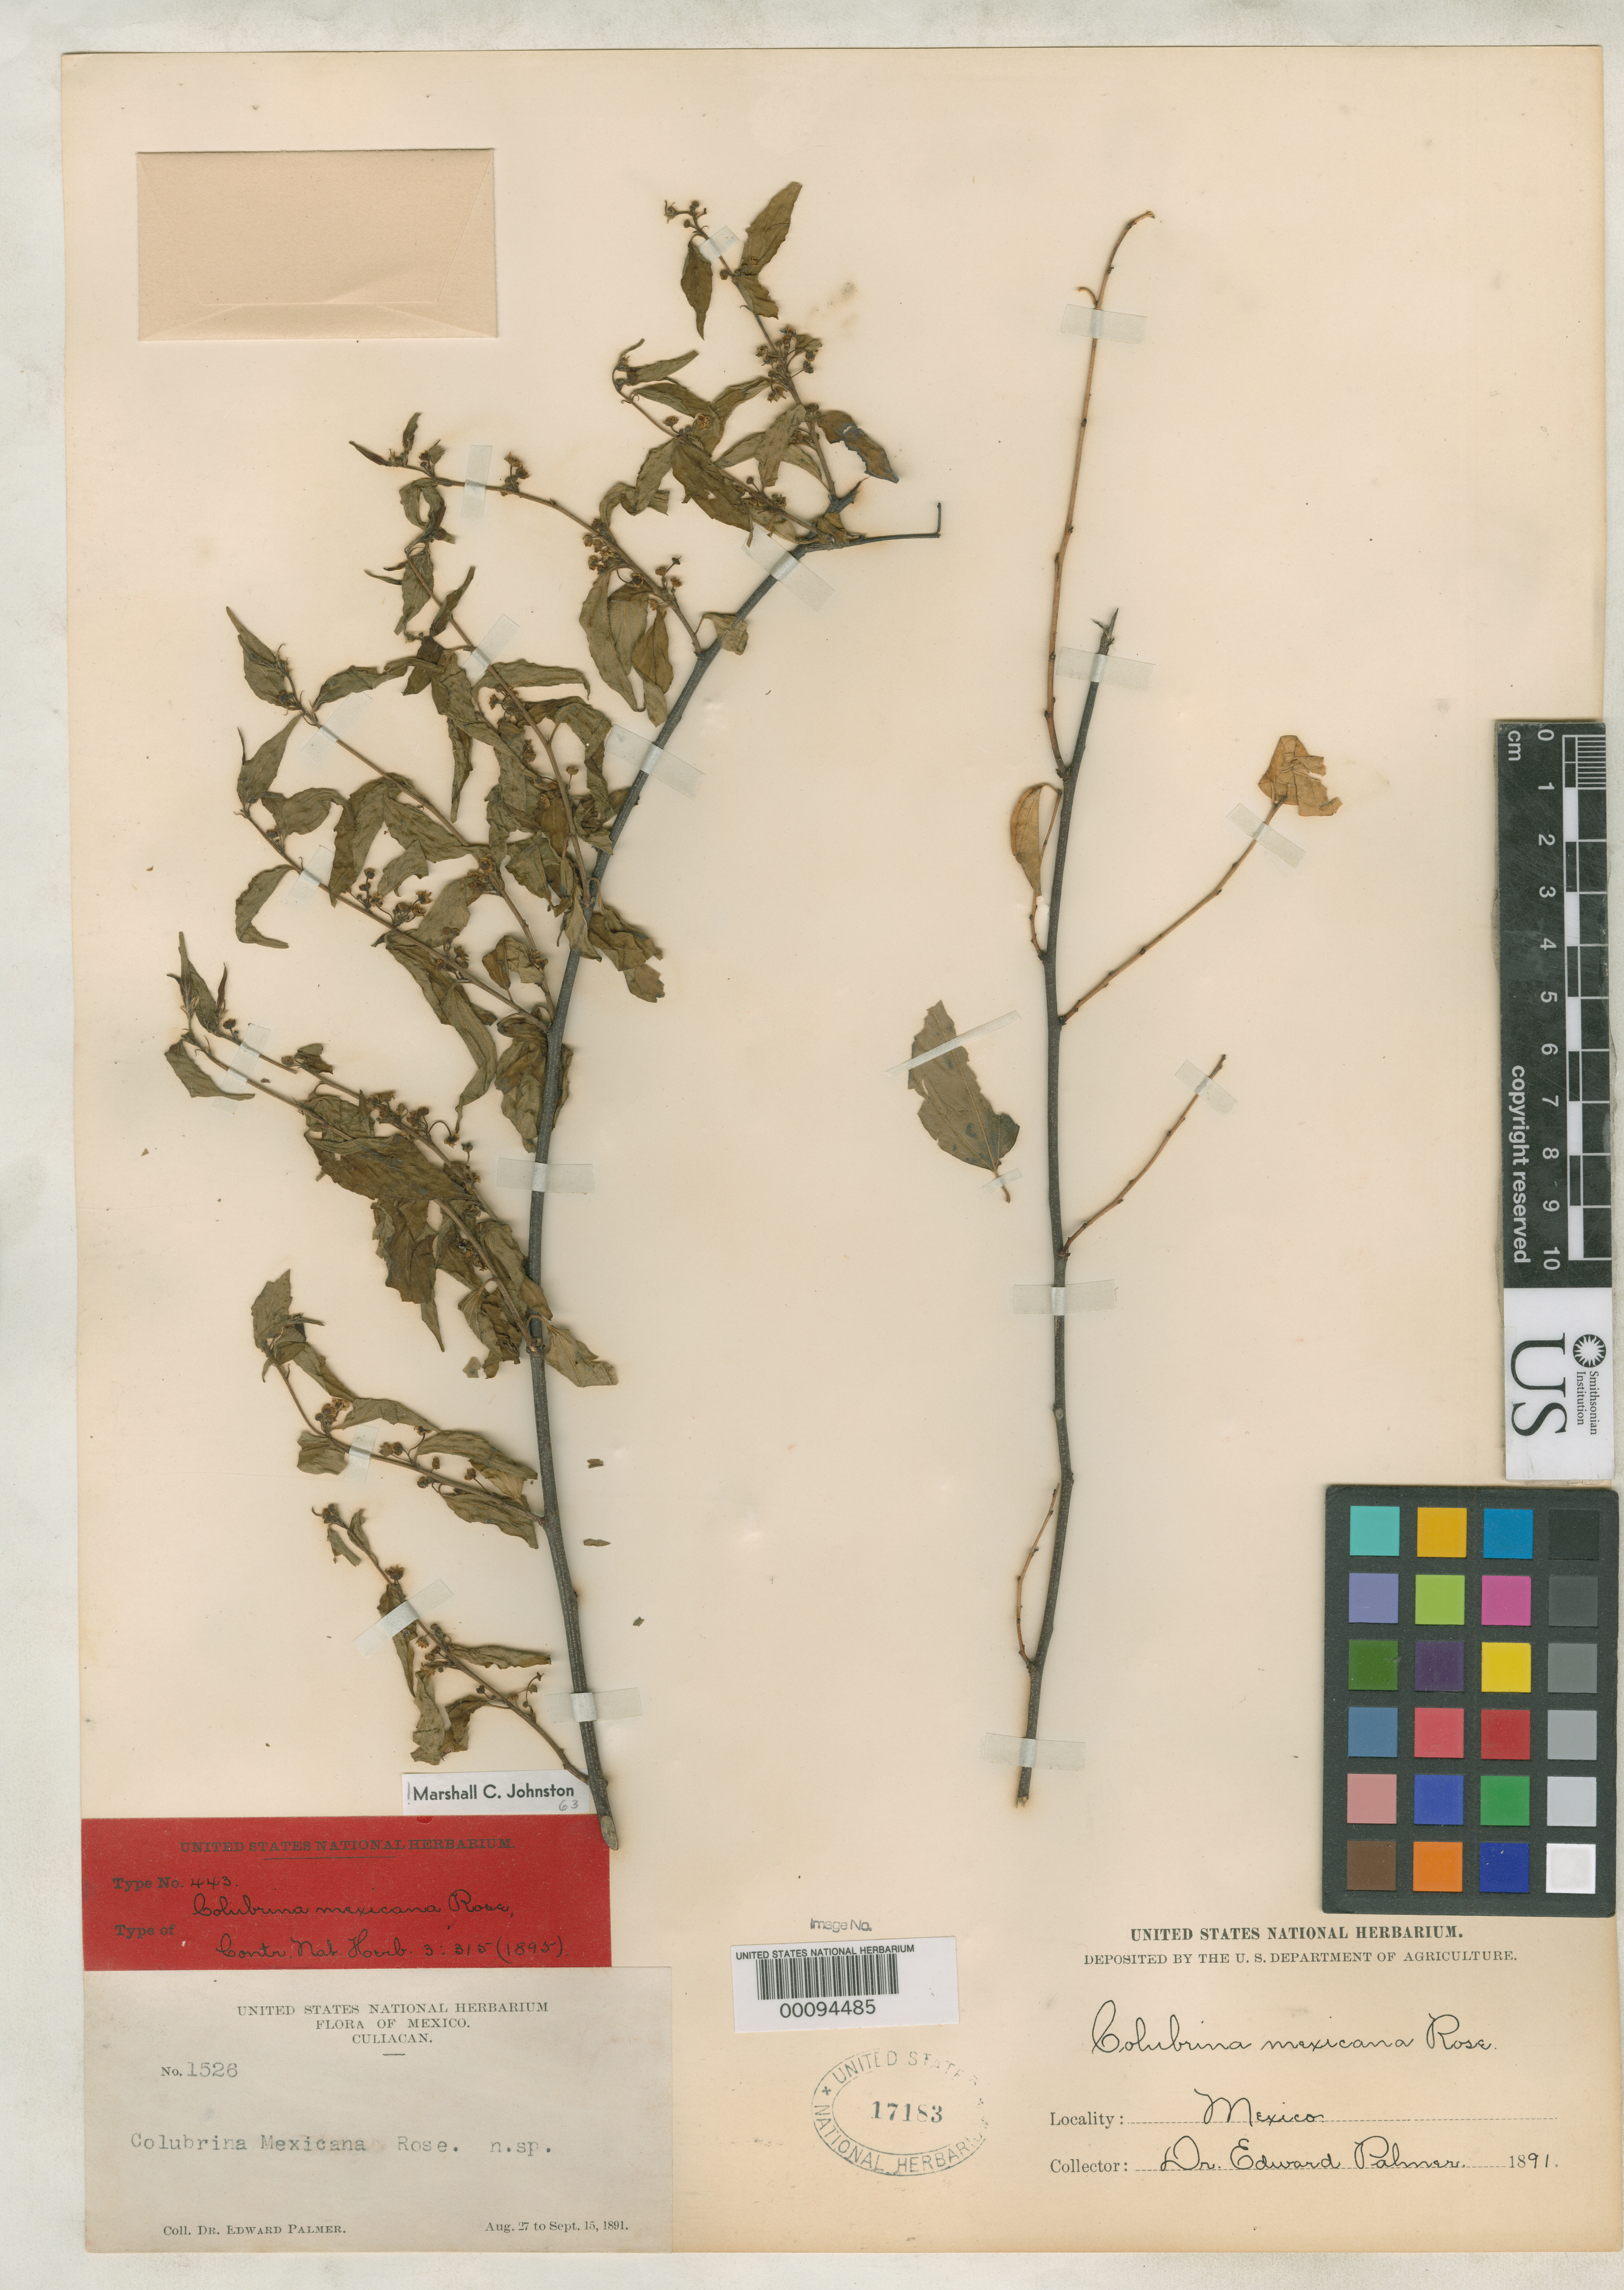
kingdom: Plantae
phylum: Tracheophyta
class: Magnoliopsida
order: Rosales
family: Rhamnaceae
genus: Colubrina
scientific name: Colubrina mexicana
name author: Rose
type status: Isotype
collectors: E. Palmer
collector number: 1526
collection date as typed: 27 Aug 1891 to 15 Sep 1891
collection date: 1891-08-27/1891-09-15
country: Mexico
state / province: Sinaloa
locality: Culiocan.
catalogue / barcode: US 17183